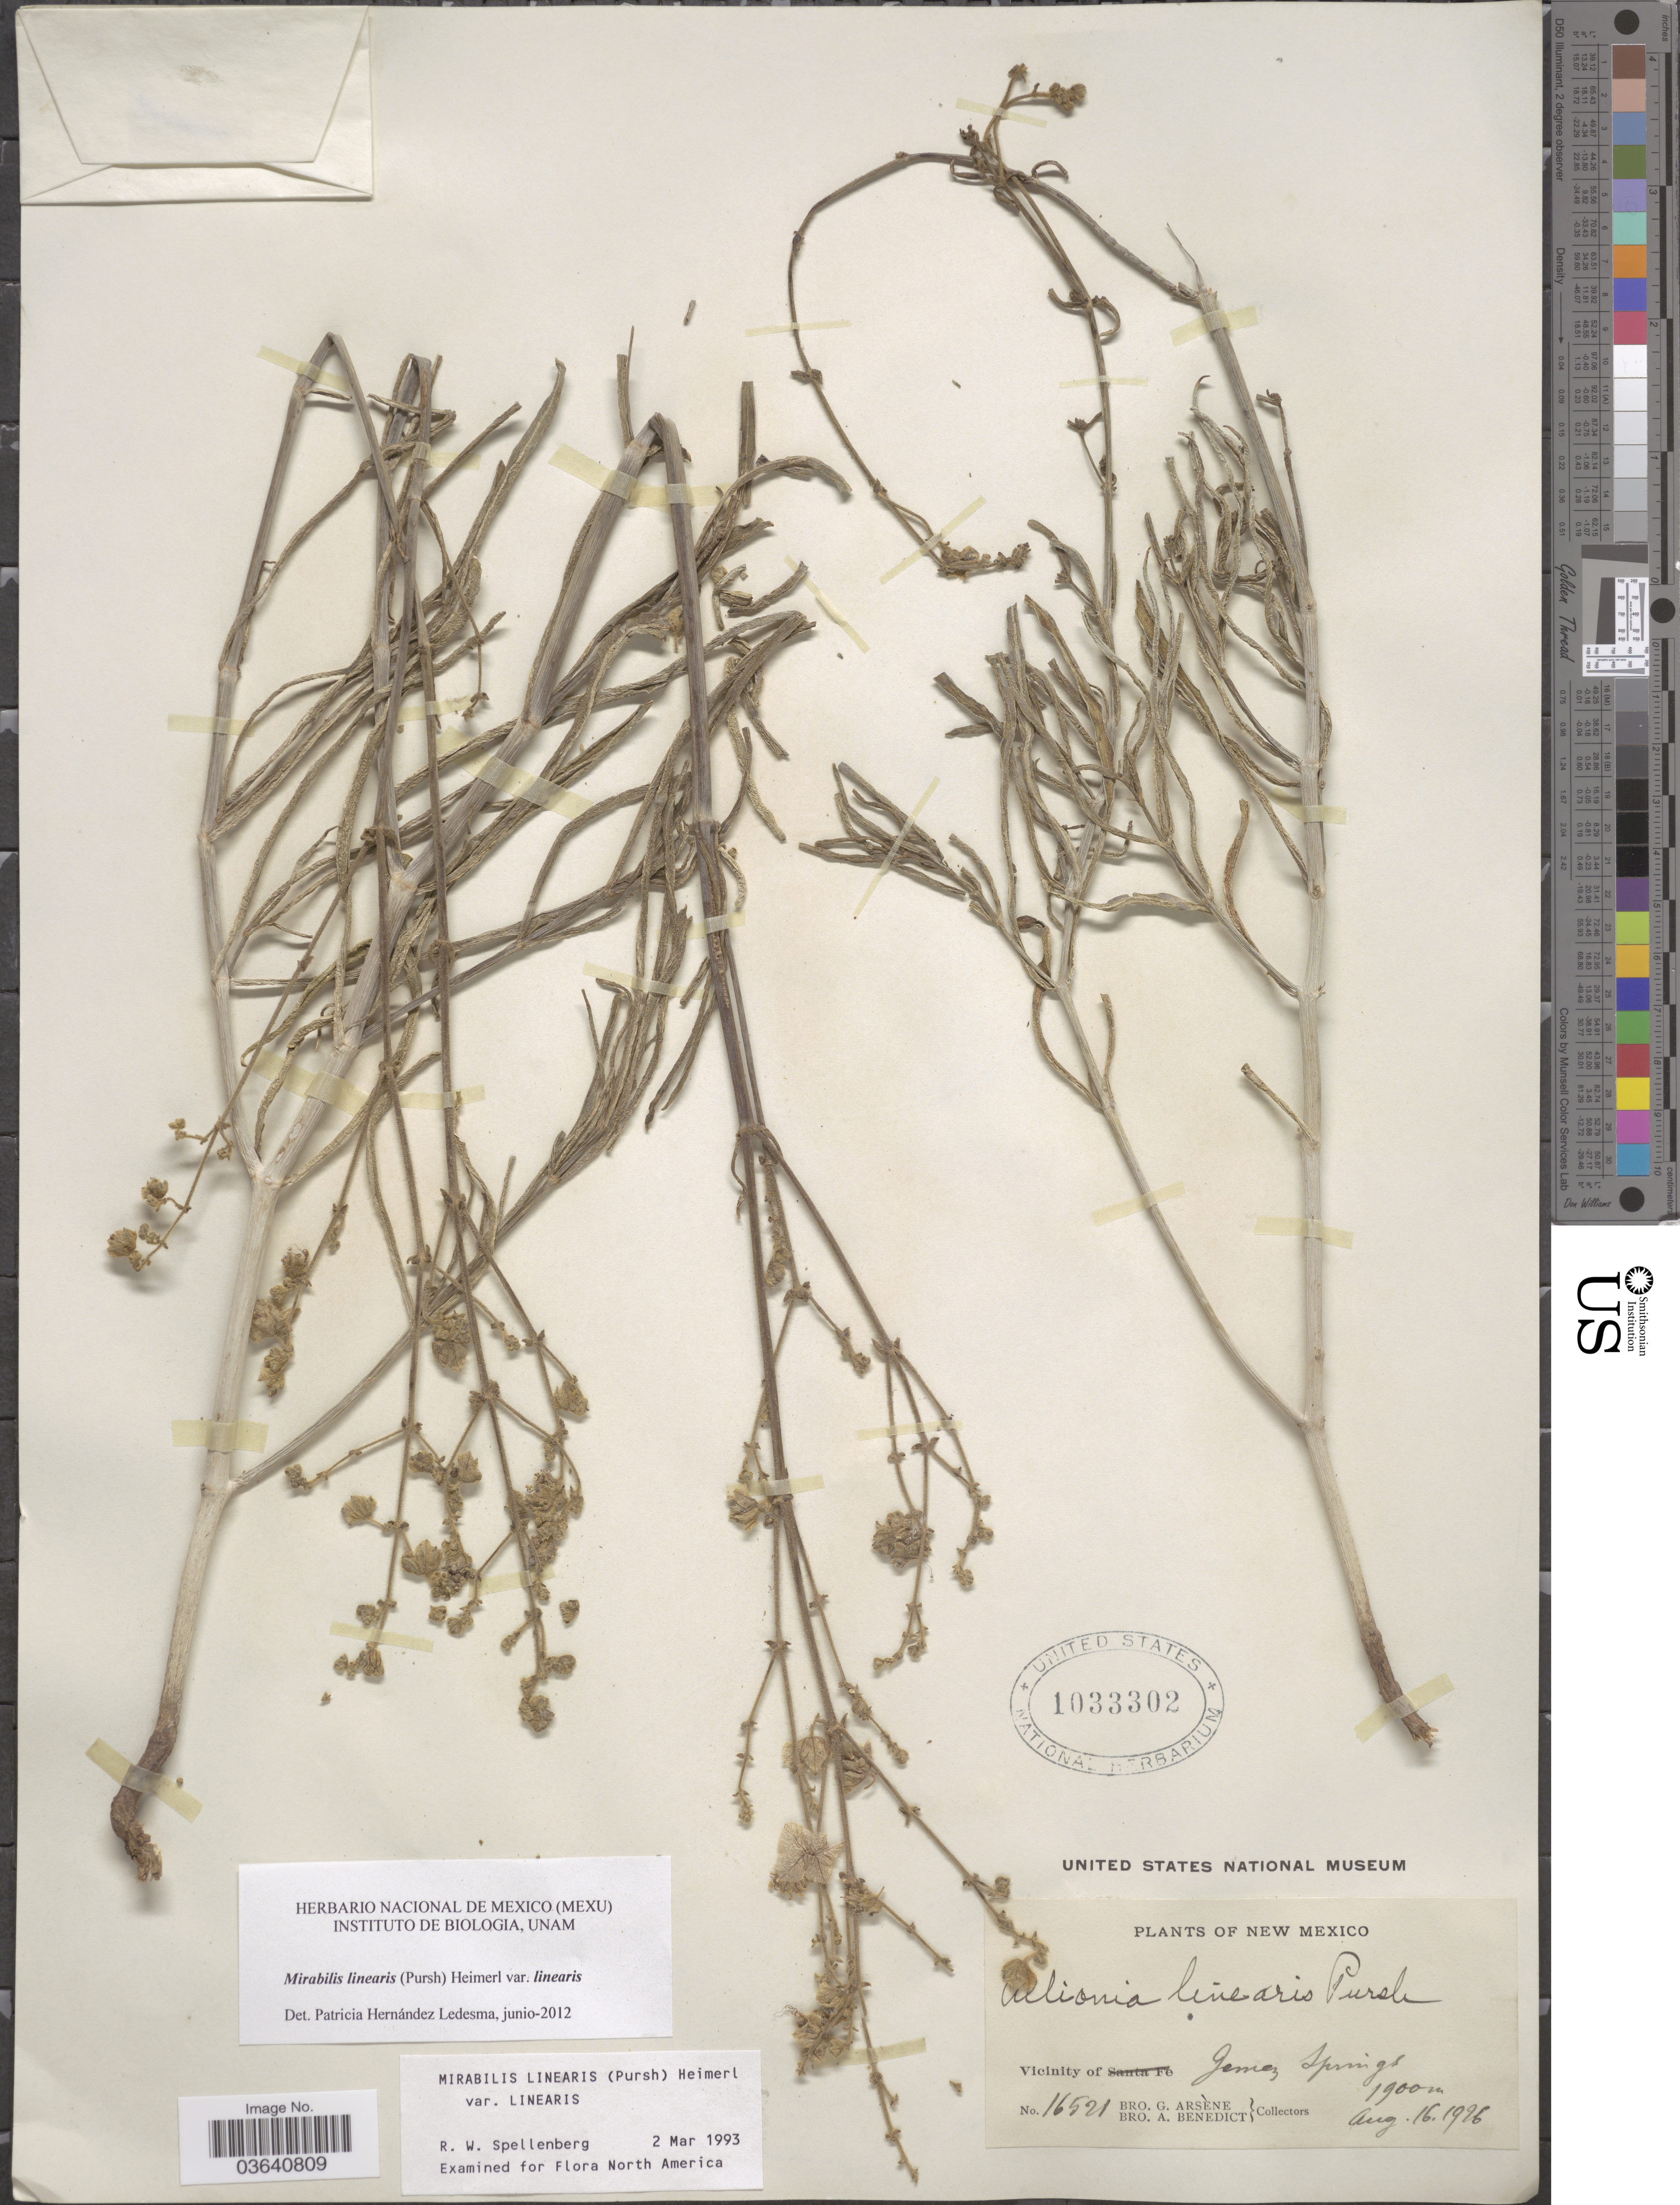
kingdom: Plantae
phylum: Tracheophyta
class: Magnoliopsida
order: Caryophyllales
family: Nyctaginaceae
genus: Mirabilis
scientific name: Mirabilis linearis var. linearis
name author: (Pursh) Heimerl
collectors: Bro. G. Arsène & Bro. A. Benedict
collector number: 16521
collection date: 1926-08-16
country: United States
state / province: New Mexico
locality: Vicinity of Jemez Springs.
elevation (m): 1900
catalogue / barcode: US 1033302